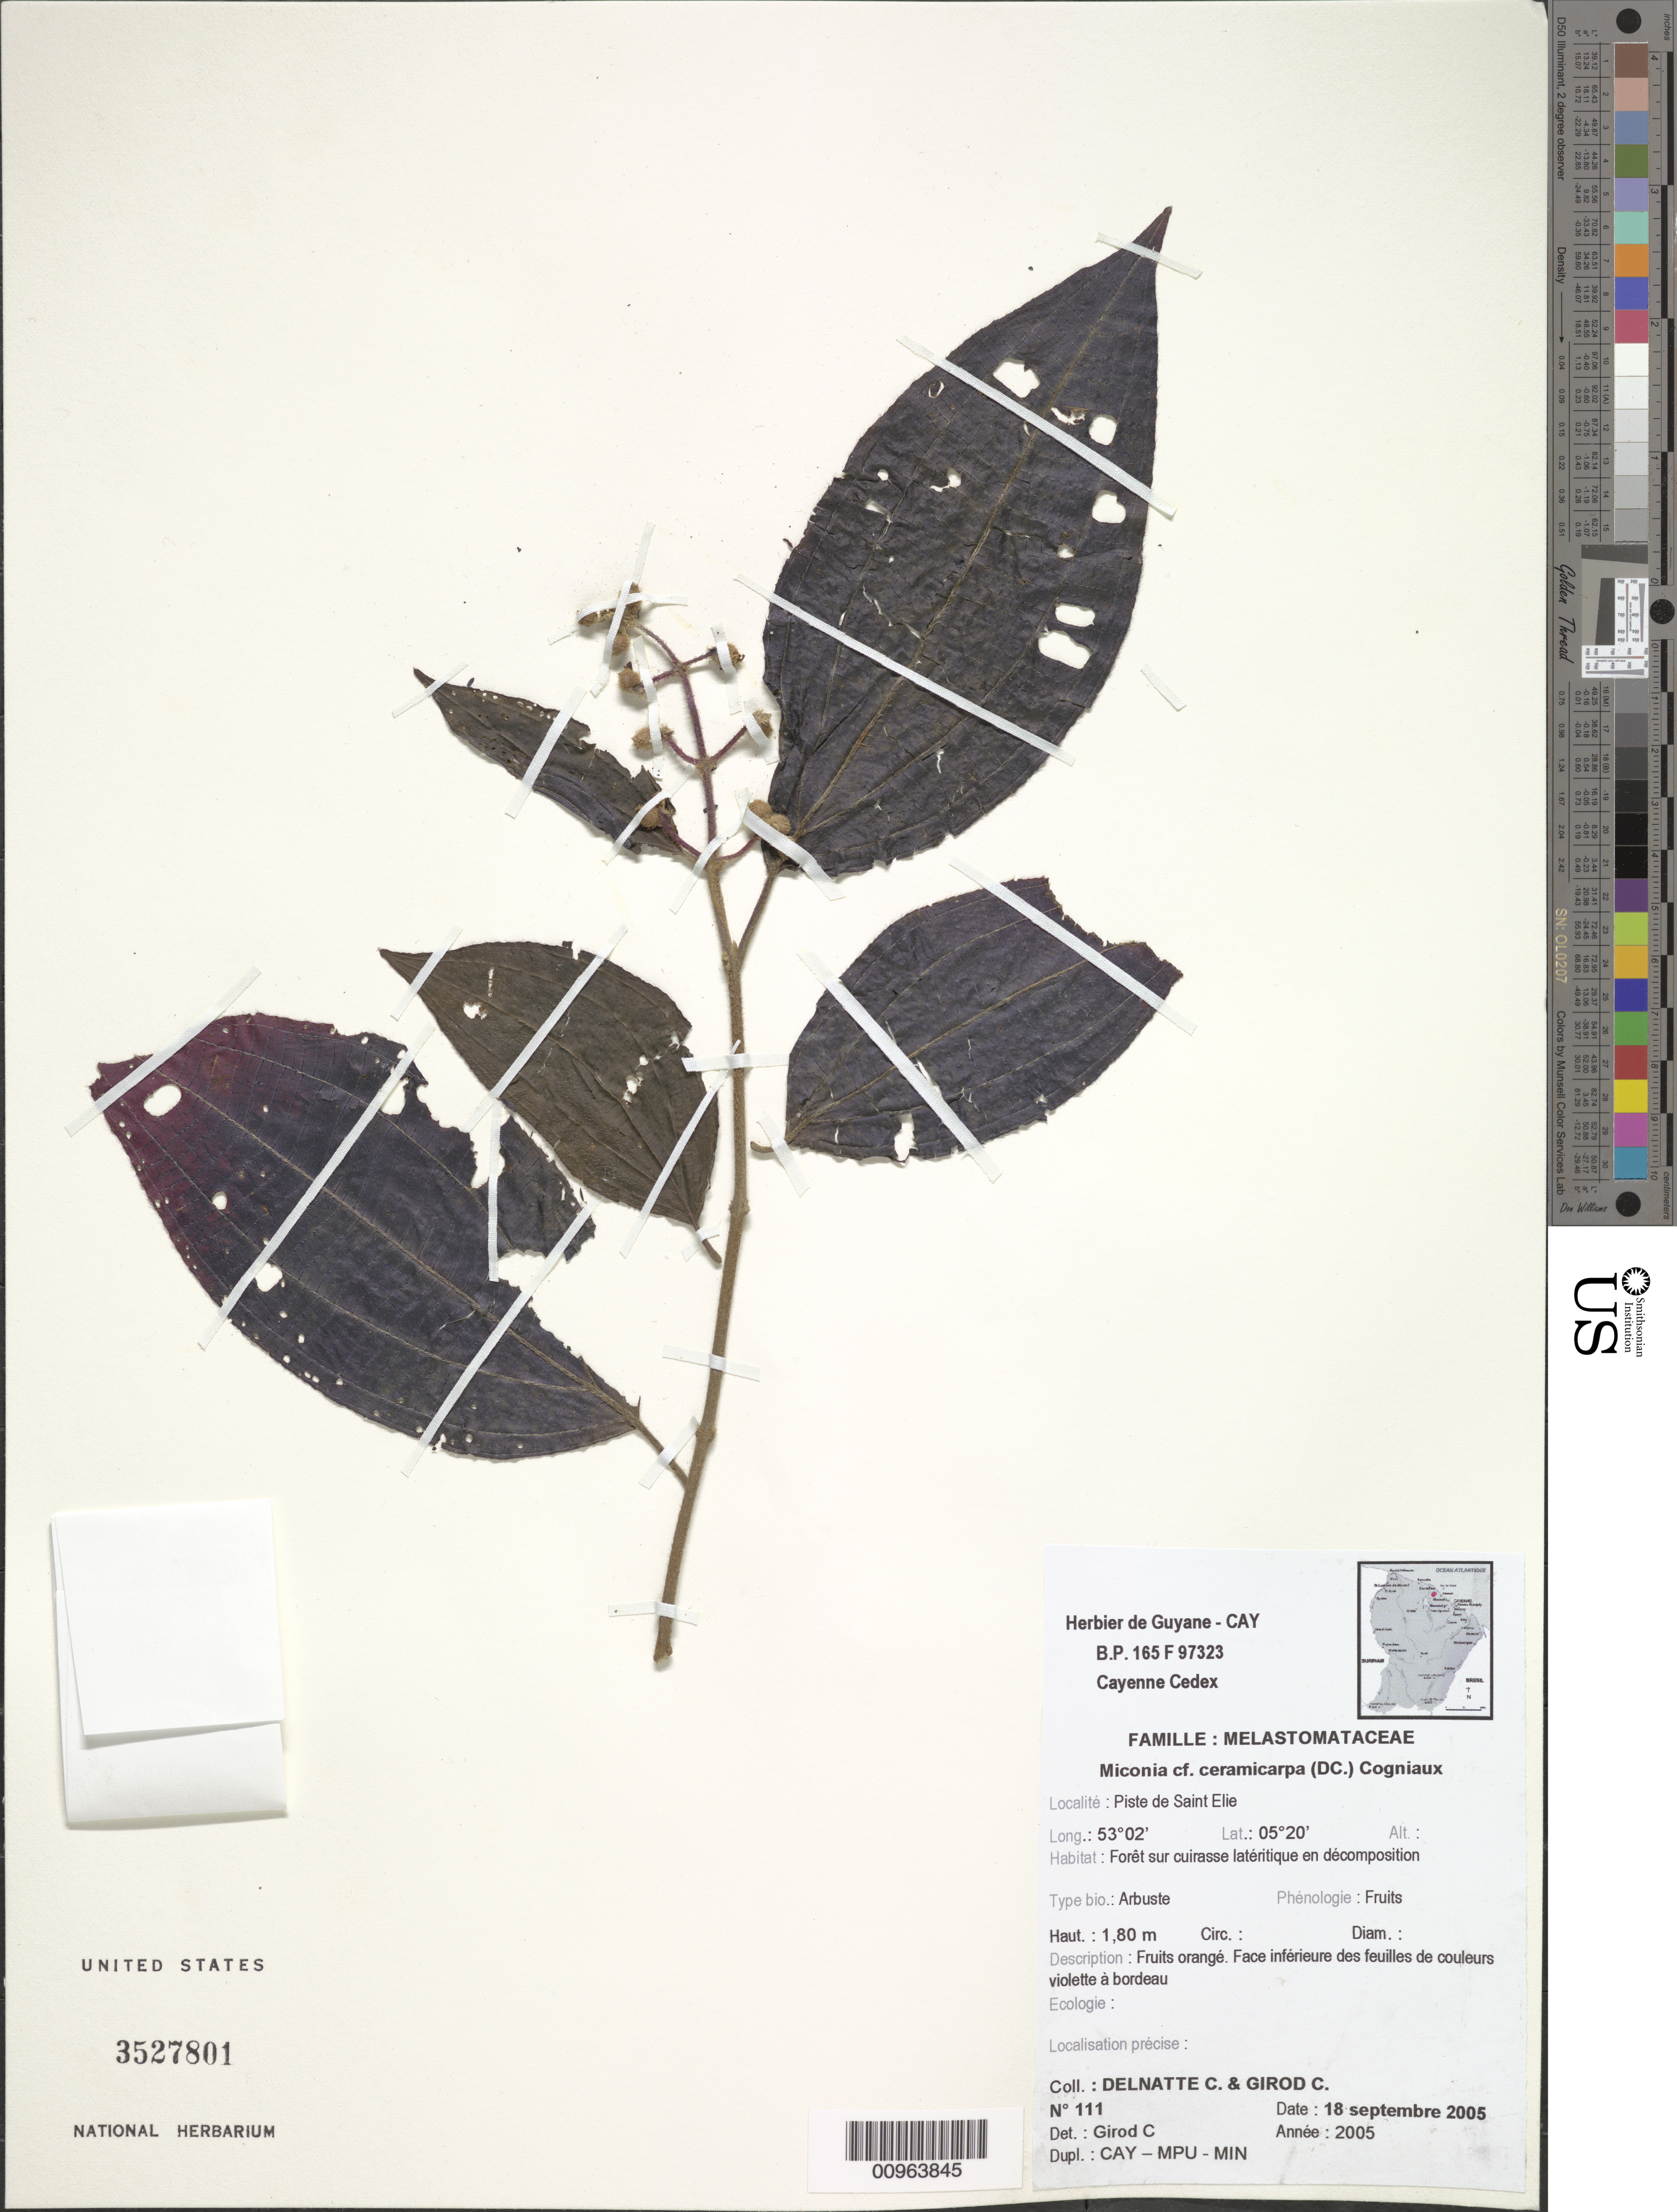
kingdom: Plantae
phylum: Tracheophyta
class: Magnoliopsida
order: Myrtales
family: Melastomataceae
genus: Miconia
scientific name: Miconia ceramicarpa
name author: (DC.) Cogn.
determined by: Girod, C.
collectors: C. Delnatte & C. Girod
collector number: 111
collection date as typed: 18-Sep-05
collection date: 2005-09-18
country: French Guiana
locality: Piste de Saint Elie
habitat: Foret sur cuirasse lateritique en decomposition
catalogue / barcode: US 3527801